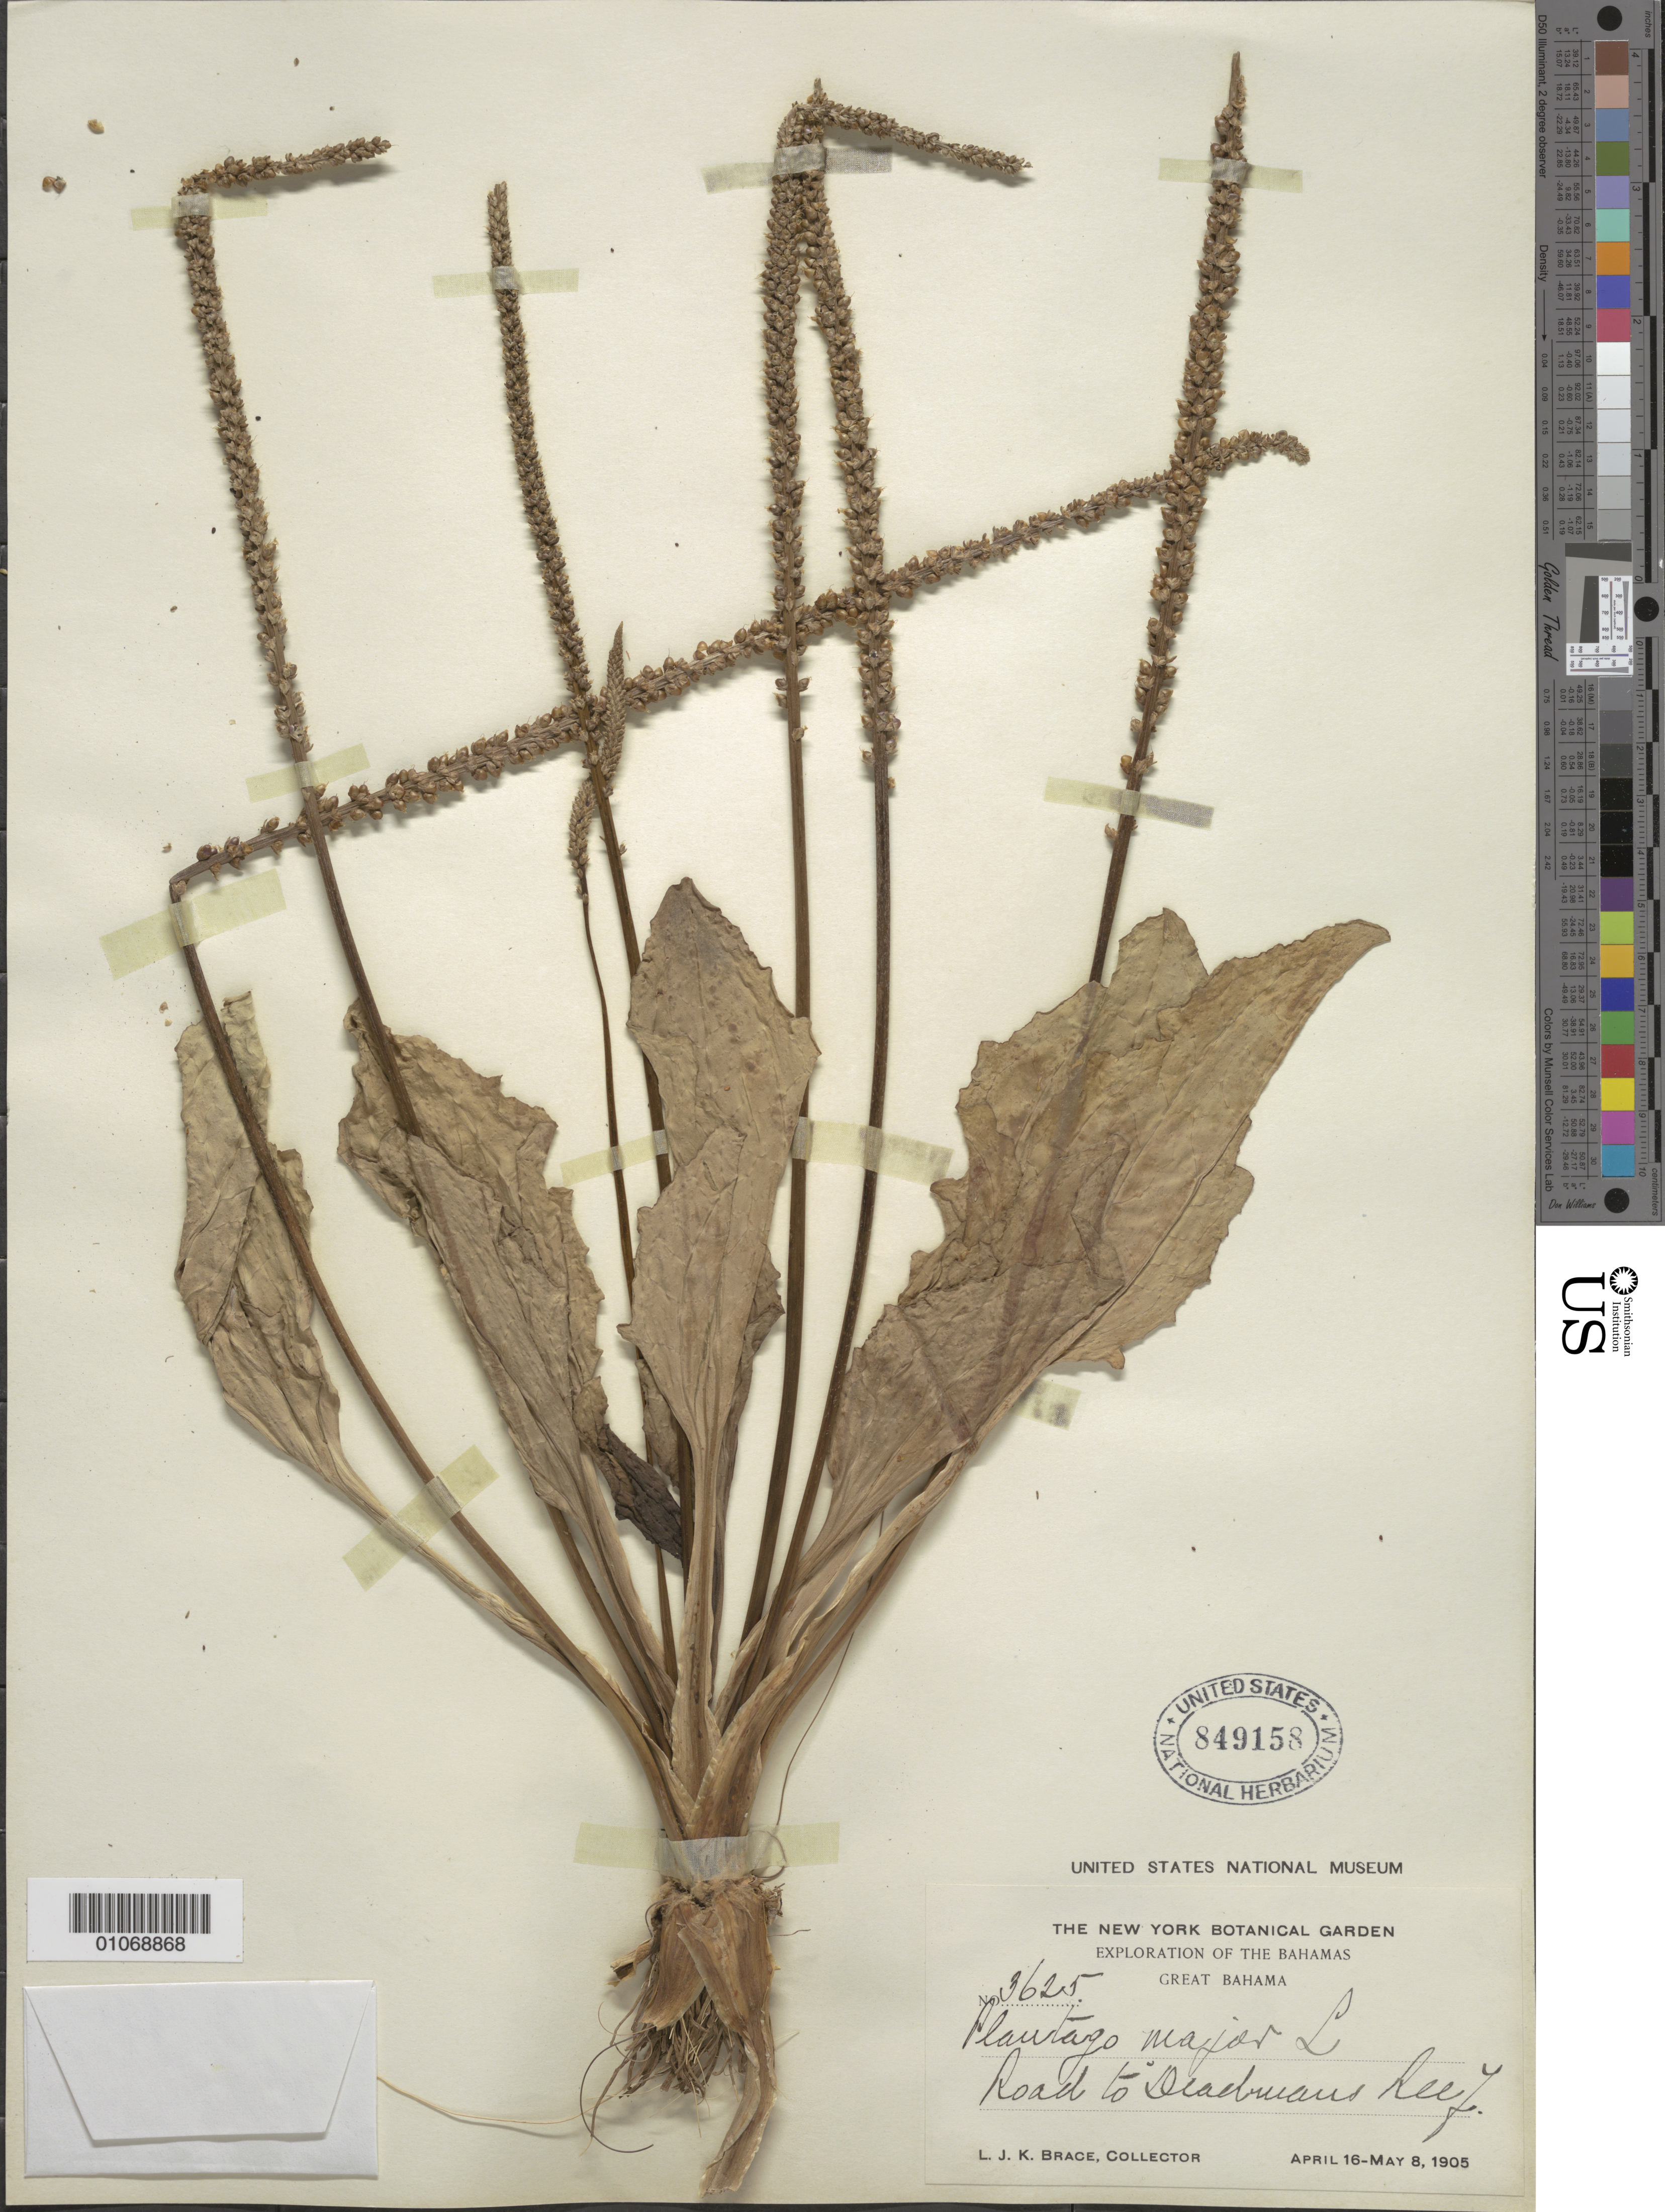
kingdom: Plantae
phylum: Tracheophyta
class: Magnoliopsida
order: Lamiales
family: Plantaginaceae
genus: Plantago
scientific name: Plantago major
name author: L.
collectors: L. J. K. Brace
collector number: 3625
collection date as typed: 16 Apr 1905 to 08 May 1905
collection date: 1905-04-16/1905-05-08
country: Bahamas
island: Great Bahama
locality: Road to Deadman's Reef.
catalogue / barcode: US 849158